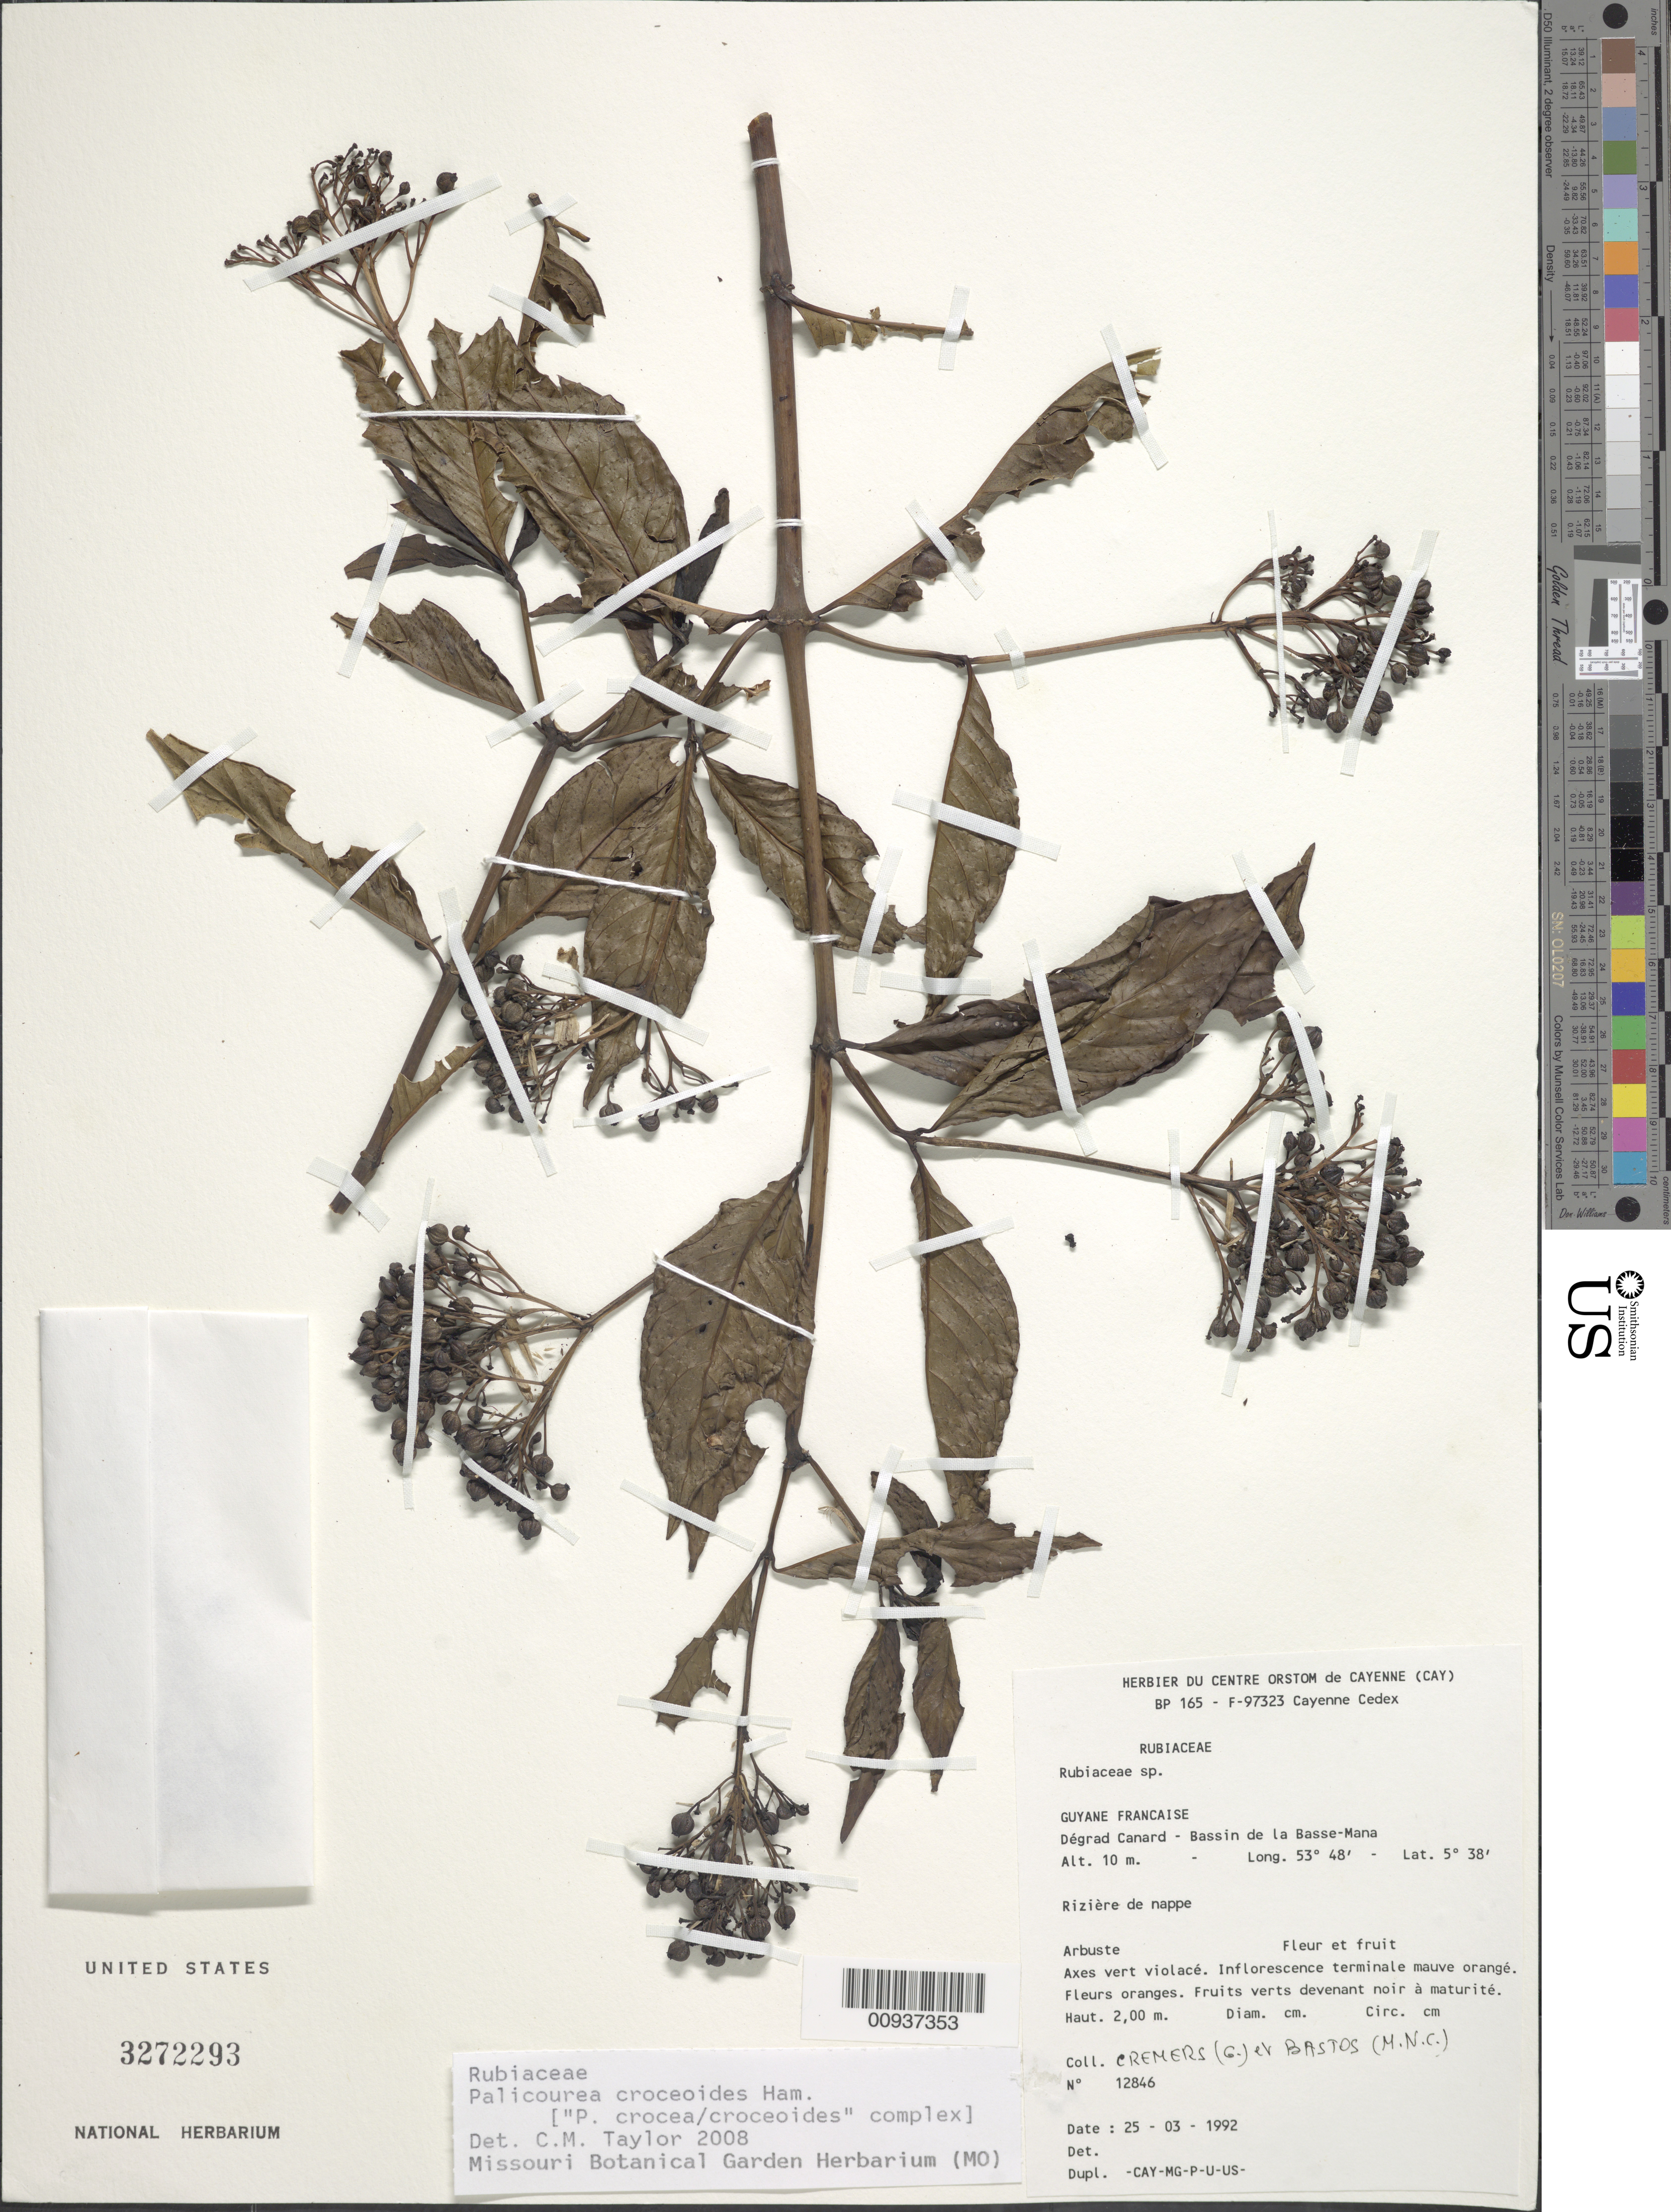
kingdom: Plantae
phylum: Tracheophyta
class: Magnoliopsida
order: Gentianales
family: Rubiaceae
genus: Palicourea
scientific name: Palicourea croceoides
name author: Desv. ex Ham.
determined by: Taylor, Charlotte M.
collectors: G. Cremers & M. Bastos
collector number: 12846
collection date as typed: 25-Mar-92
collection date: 1992-03-25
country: French Guiana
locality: Dégrad Canard, Bassin de la Basse-Mana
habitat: Rizière de nappe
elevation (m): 10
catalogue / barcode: US 3272293